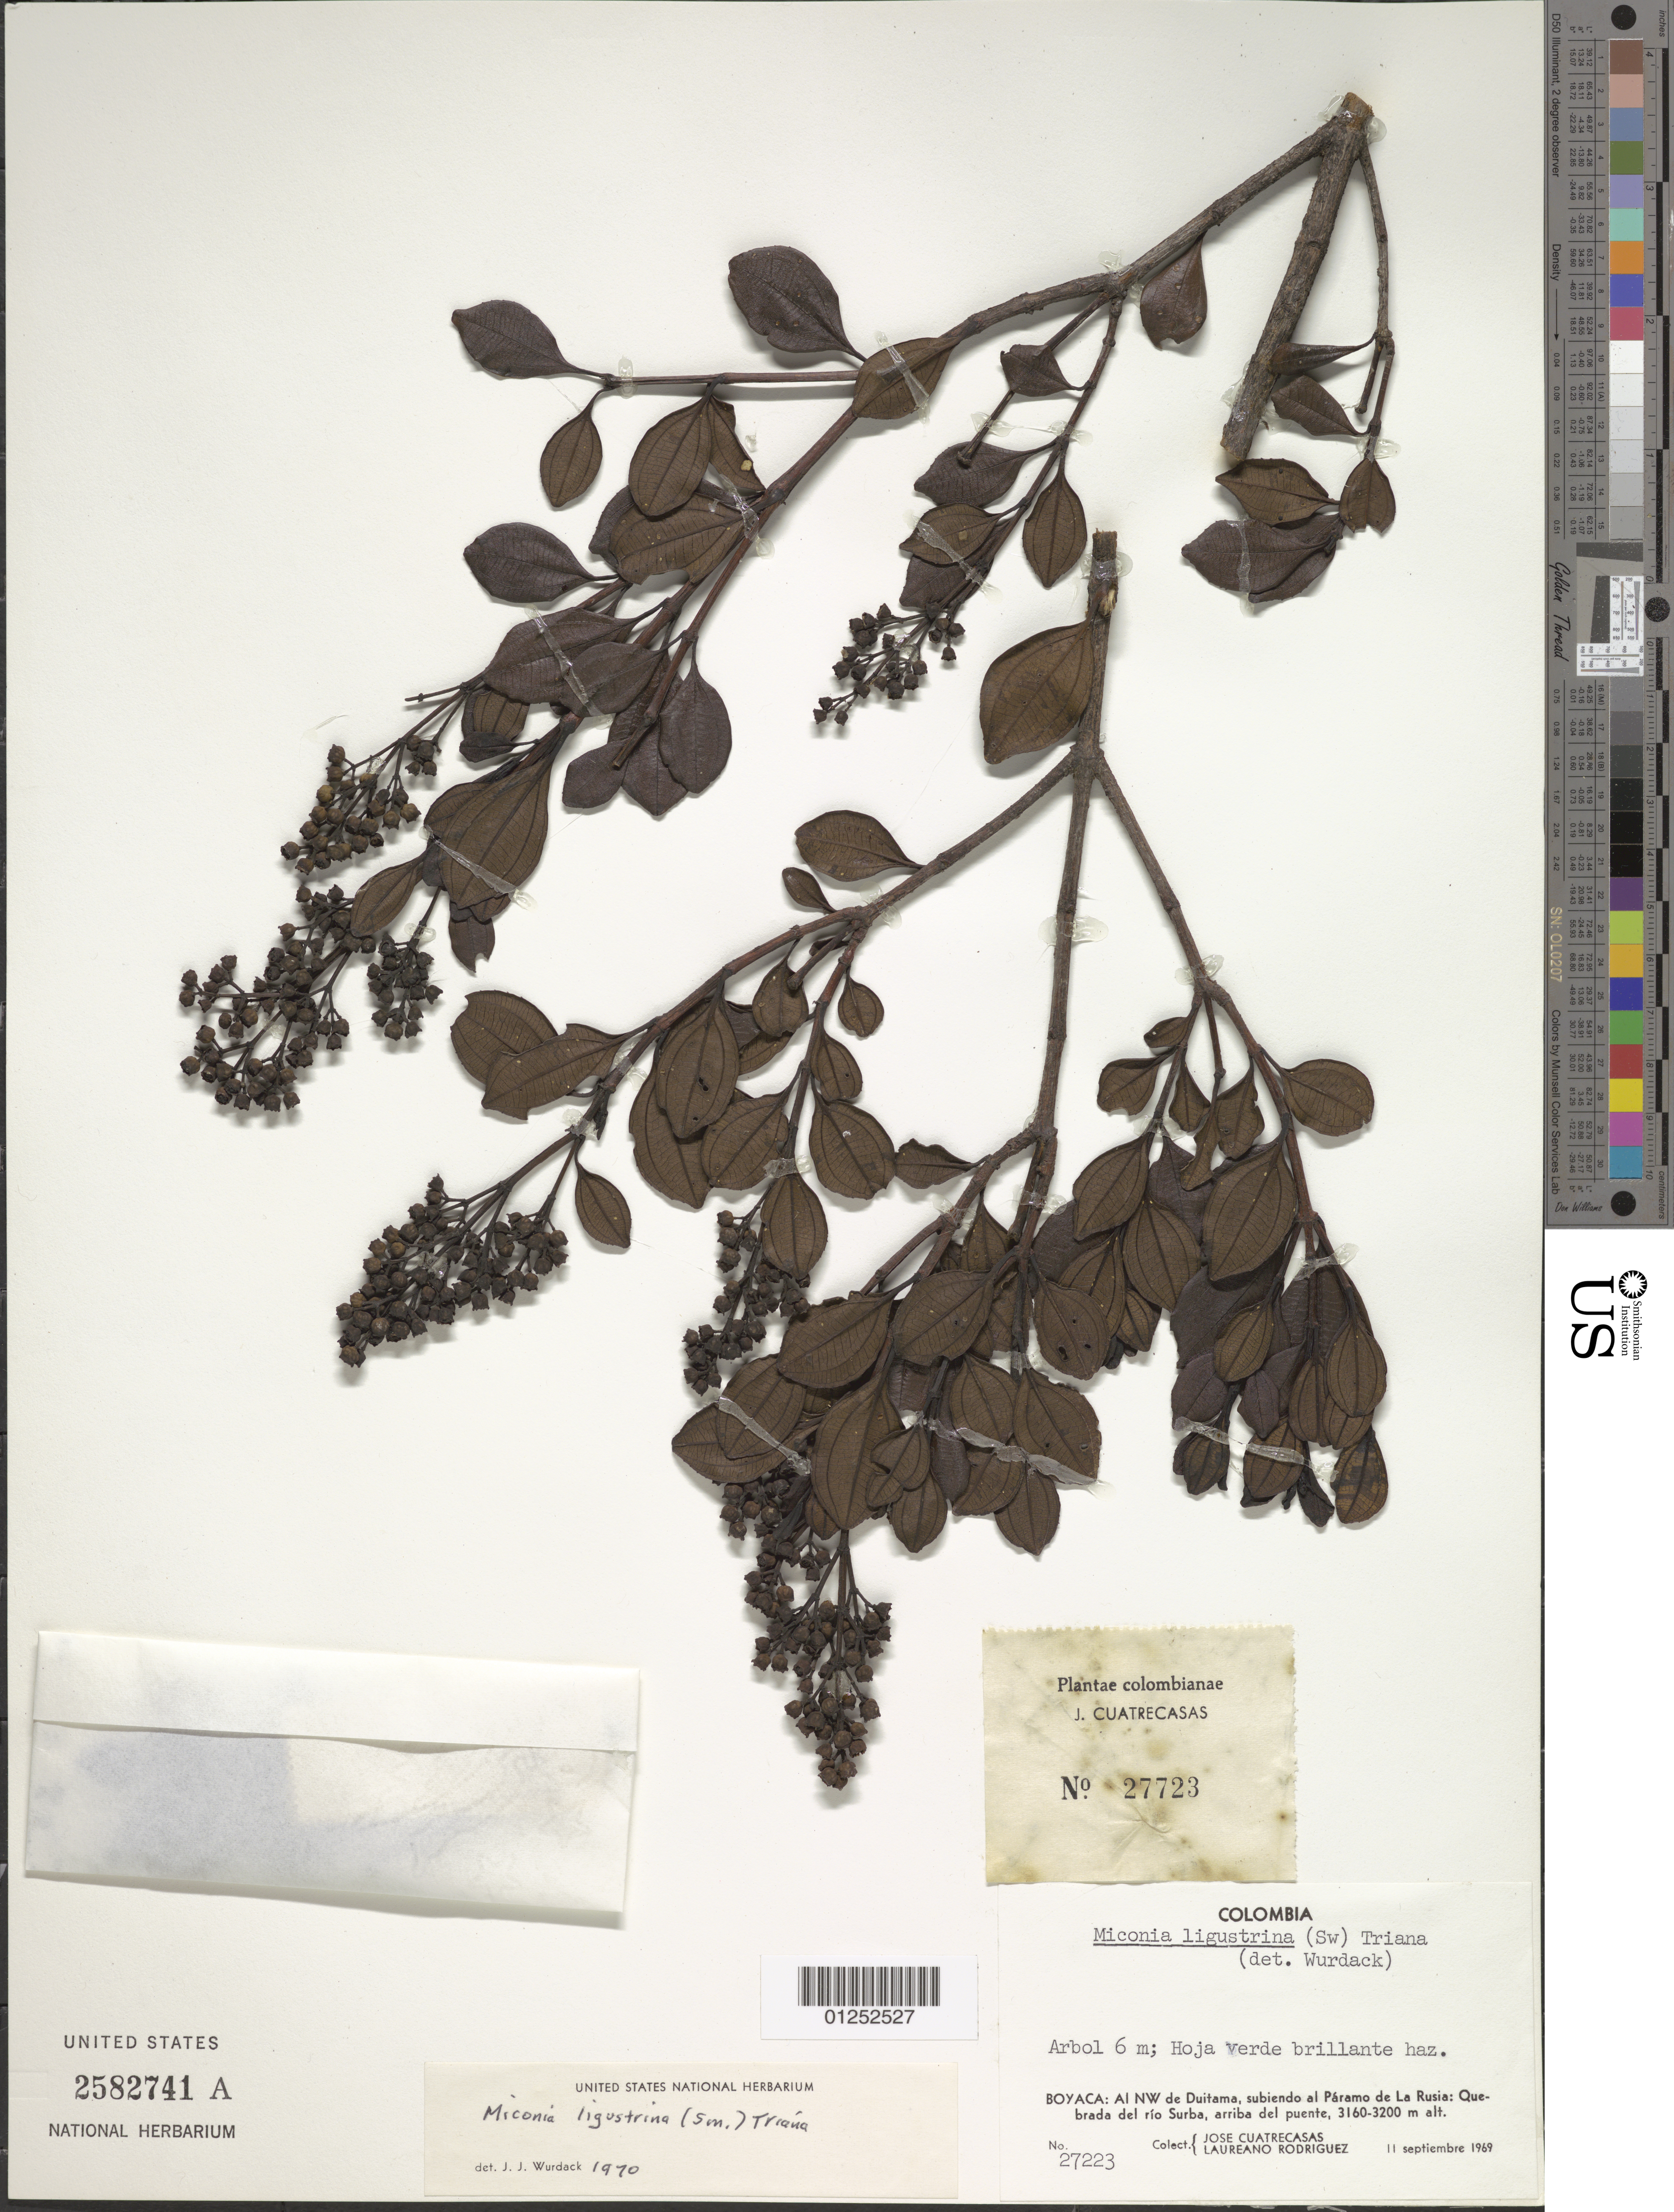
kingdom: Plantae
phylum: Tracheophyta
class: Magnoliopsida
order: Myrtales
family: Melastomataceae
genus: Miconia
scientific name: Miconia ligustrina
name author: (Sw.) Triana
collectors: J. Cuatrecasas & L. Rodriguez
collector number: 27223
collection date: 1969-09-11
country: Colombia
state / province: Boyacá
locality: Al NW de Duitama, subiendo al Páramo de la Rusia: Quebrada del río Surba, arriba del puente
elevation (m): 3160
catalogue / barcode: US 2582741A